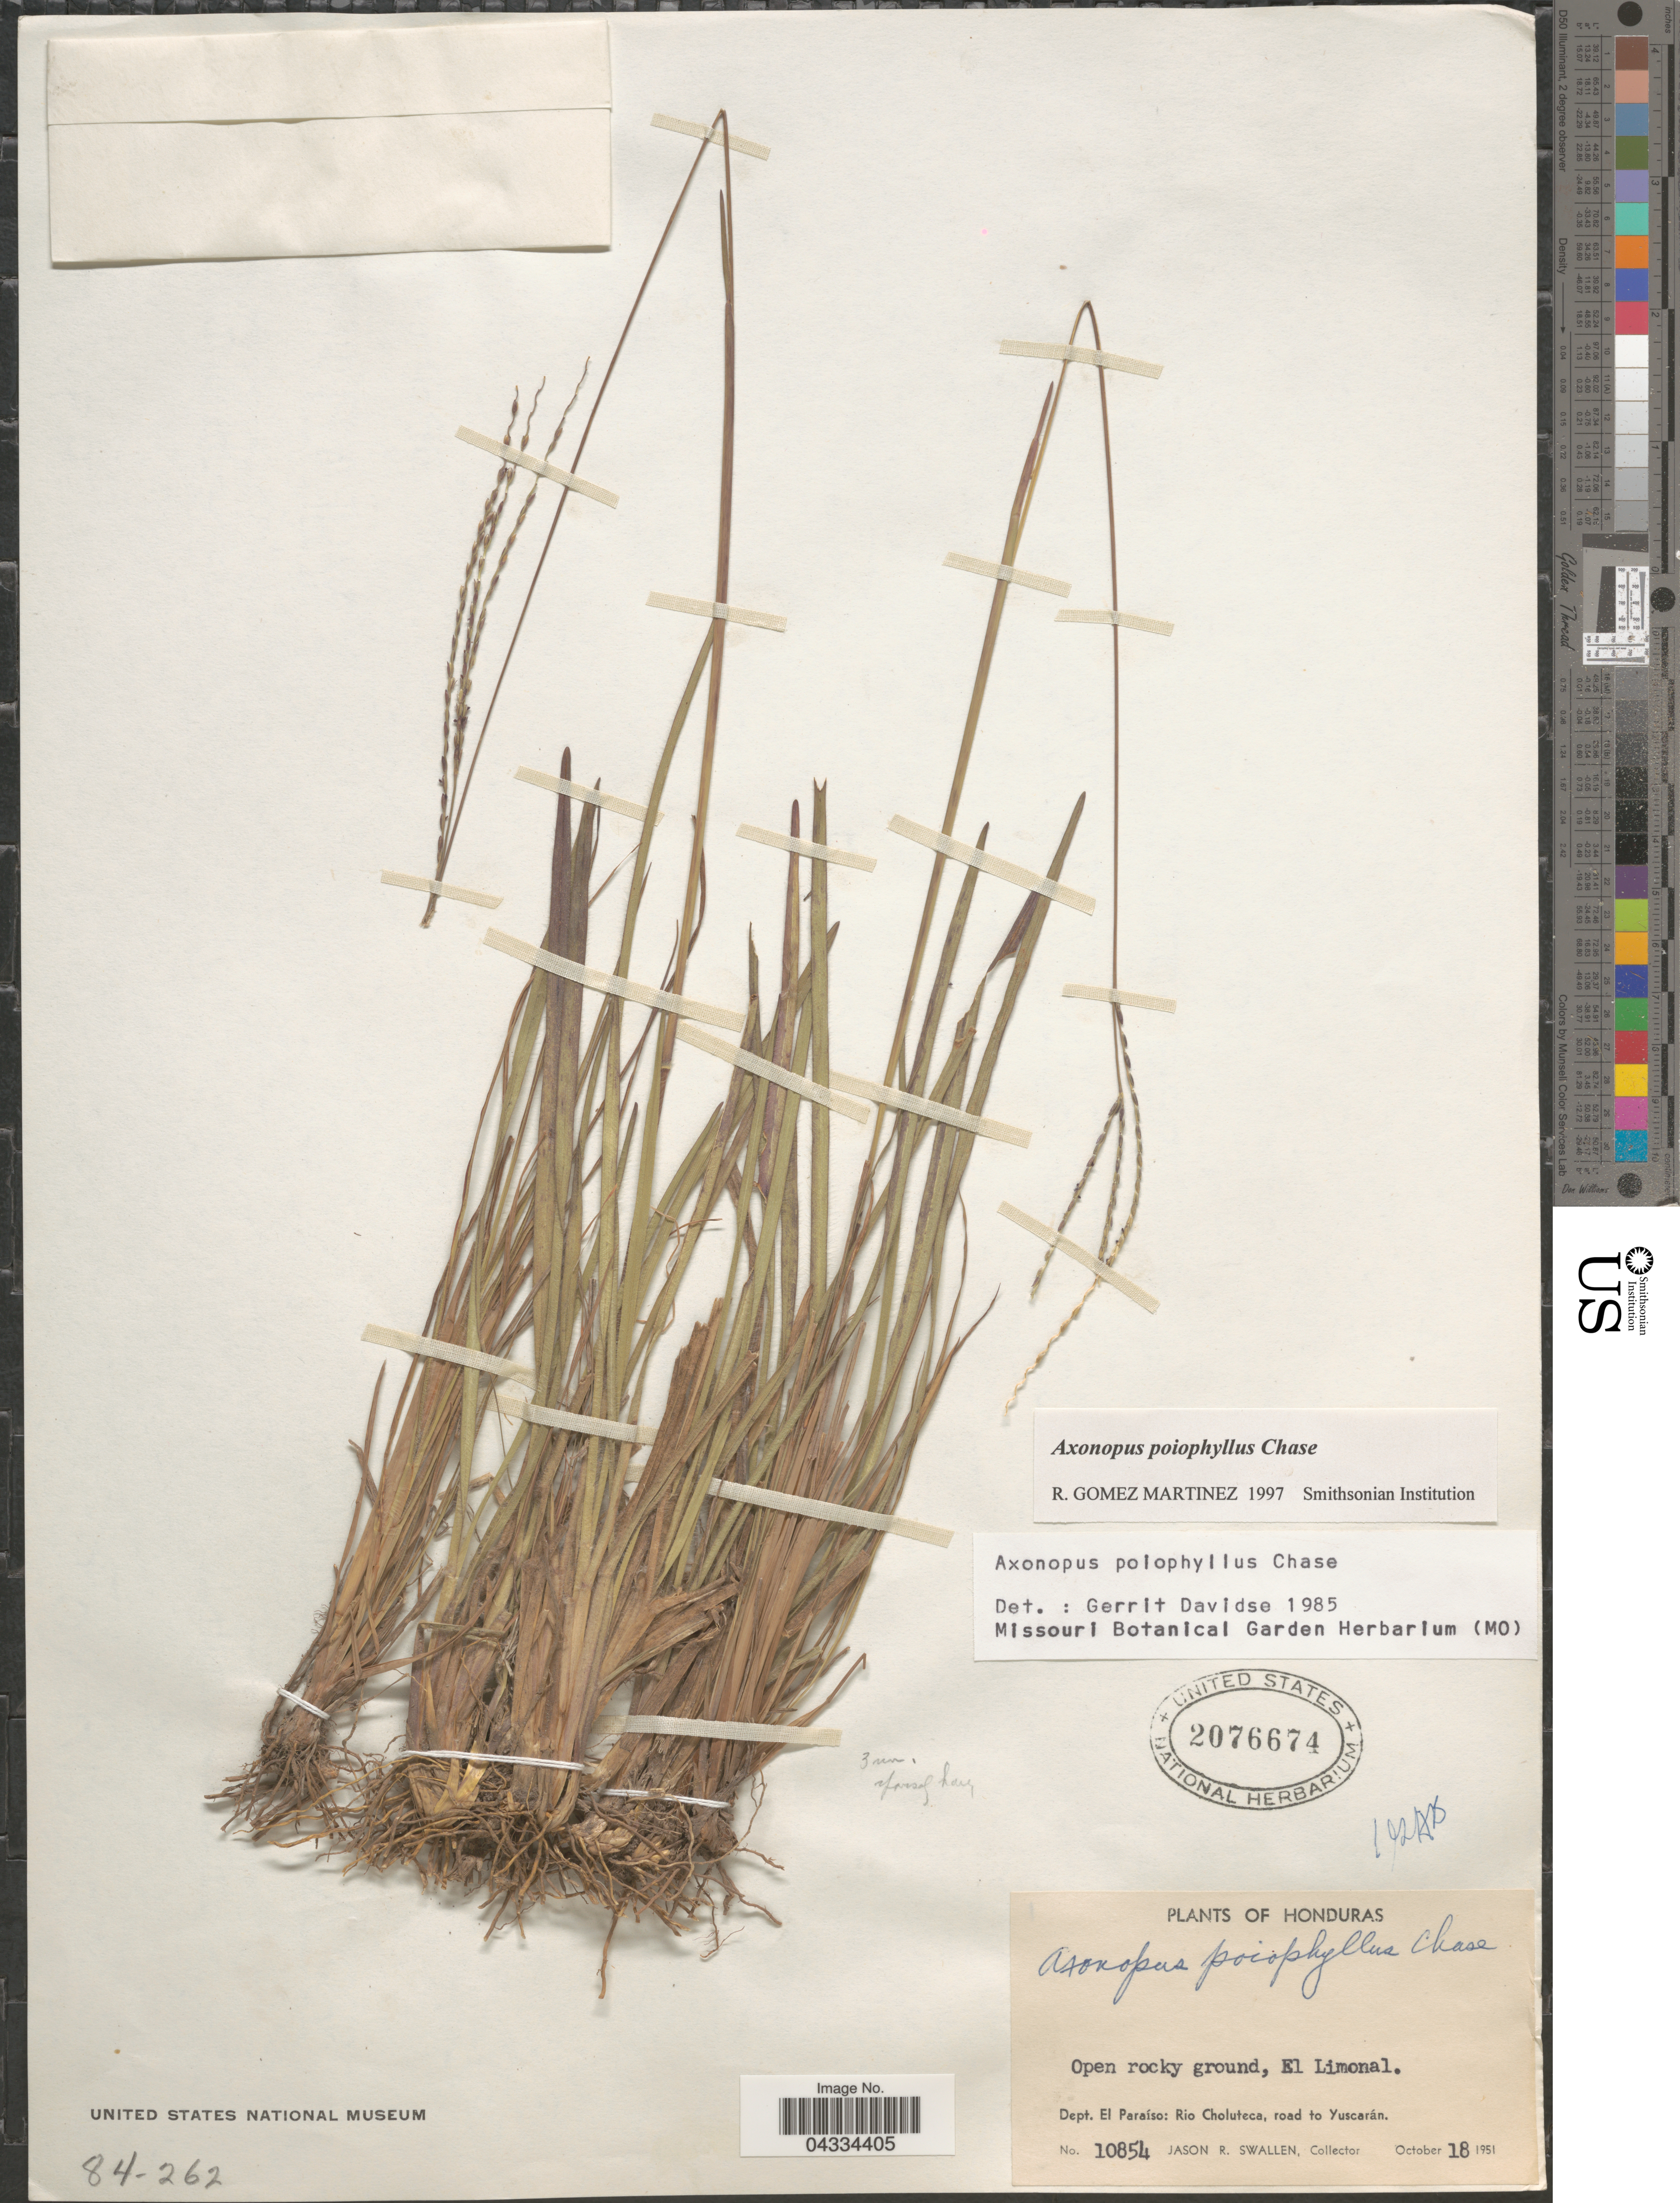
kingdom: Plantae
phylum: Tracheophyta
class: Liliopsida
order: Poales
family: Poaceae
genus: Axonopus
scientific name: Axonopus poiophyllus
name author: Chase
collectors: J. R. Swallen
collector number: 10854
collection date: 1951-10-18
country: Honduras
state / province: El Paraiso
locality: Open rocky ground, El Limonal. Dept. El Paraíso: Rio Choluteca, road to Yuscarán.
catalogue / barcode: US 2076674